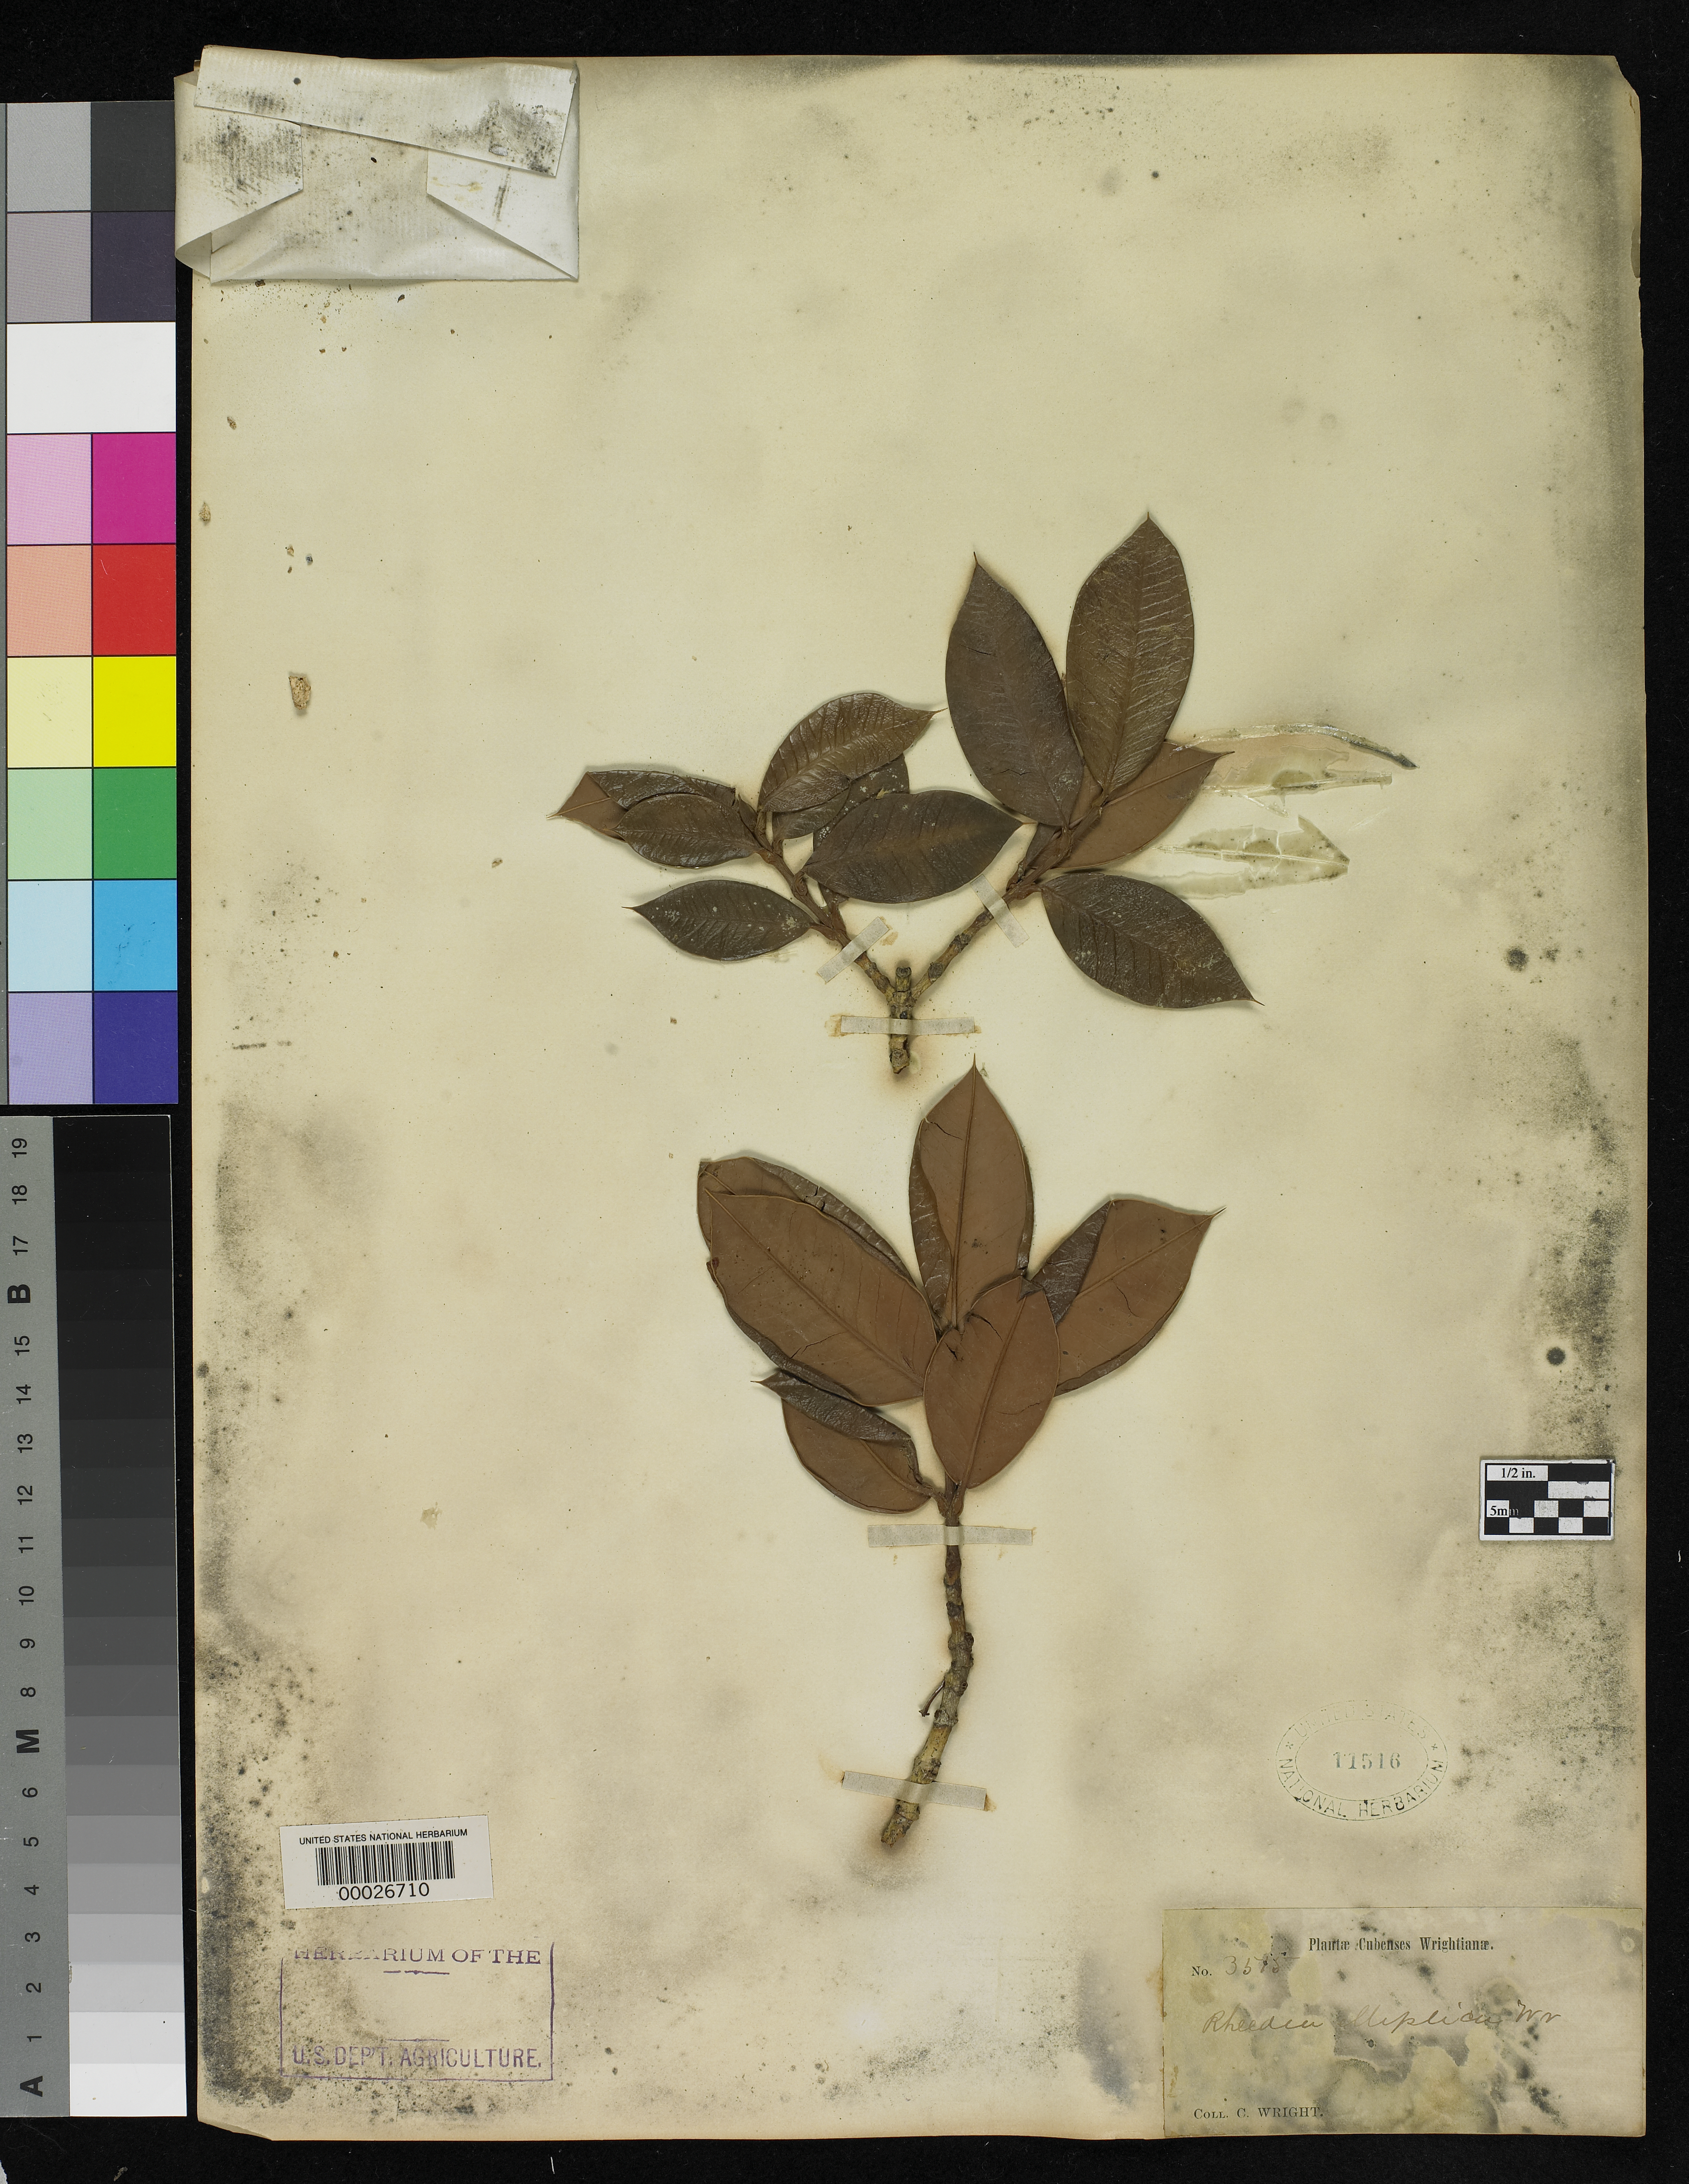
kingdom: Plantae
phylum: Tracheophyta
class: Magnoliopsida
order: Malpighiales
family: Clusiaceae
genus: Rheedia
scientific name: Rheedia elliptica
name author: C. Wright in Sauvalle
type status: Type Collection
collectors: C. Wright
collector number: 3515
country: Cuba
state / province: Pinar del Río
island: Greater Antilles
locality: San Cristobal, near Los Palacios.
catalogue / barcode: US 11516